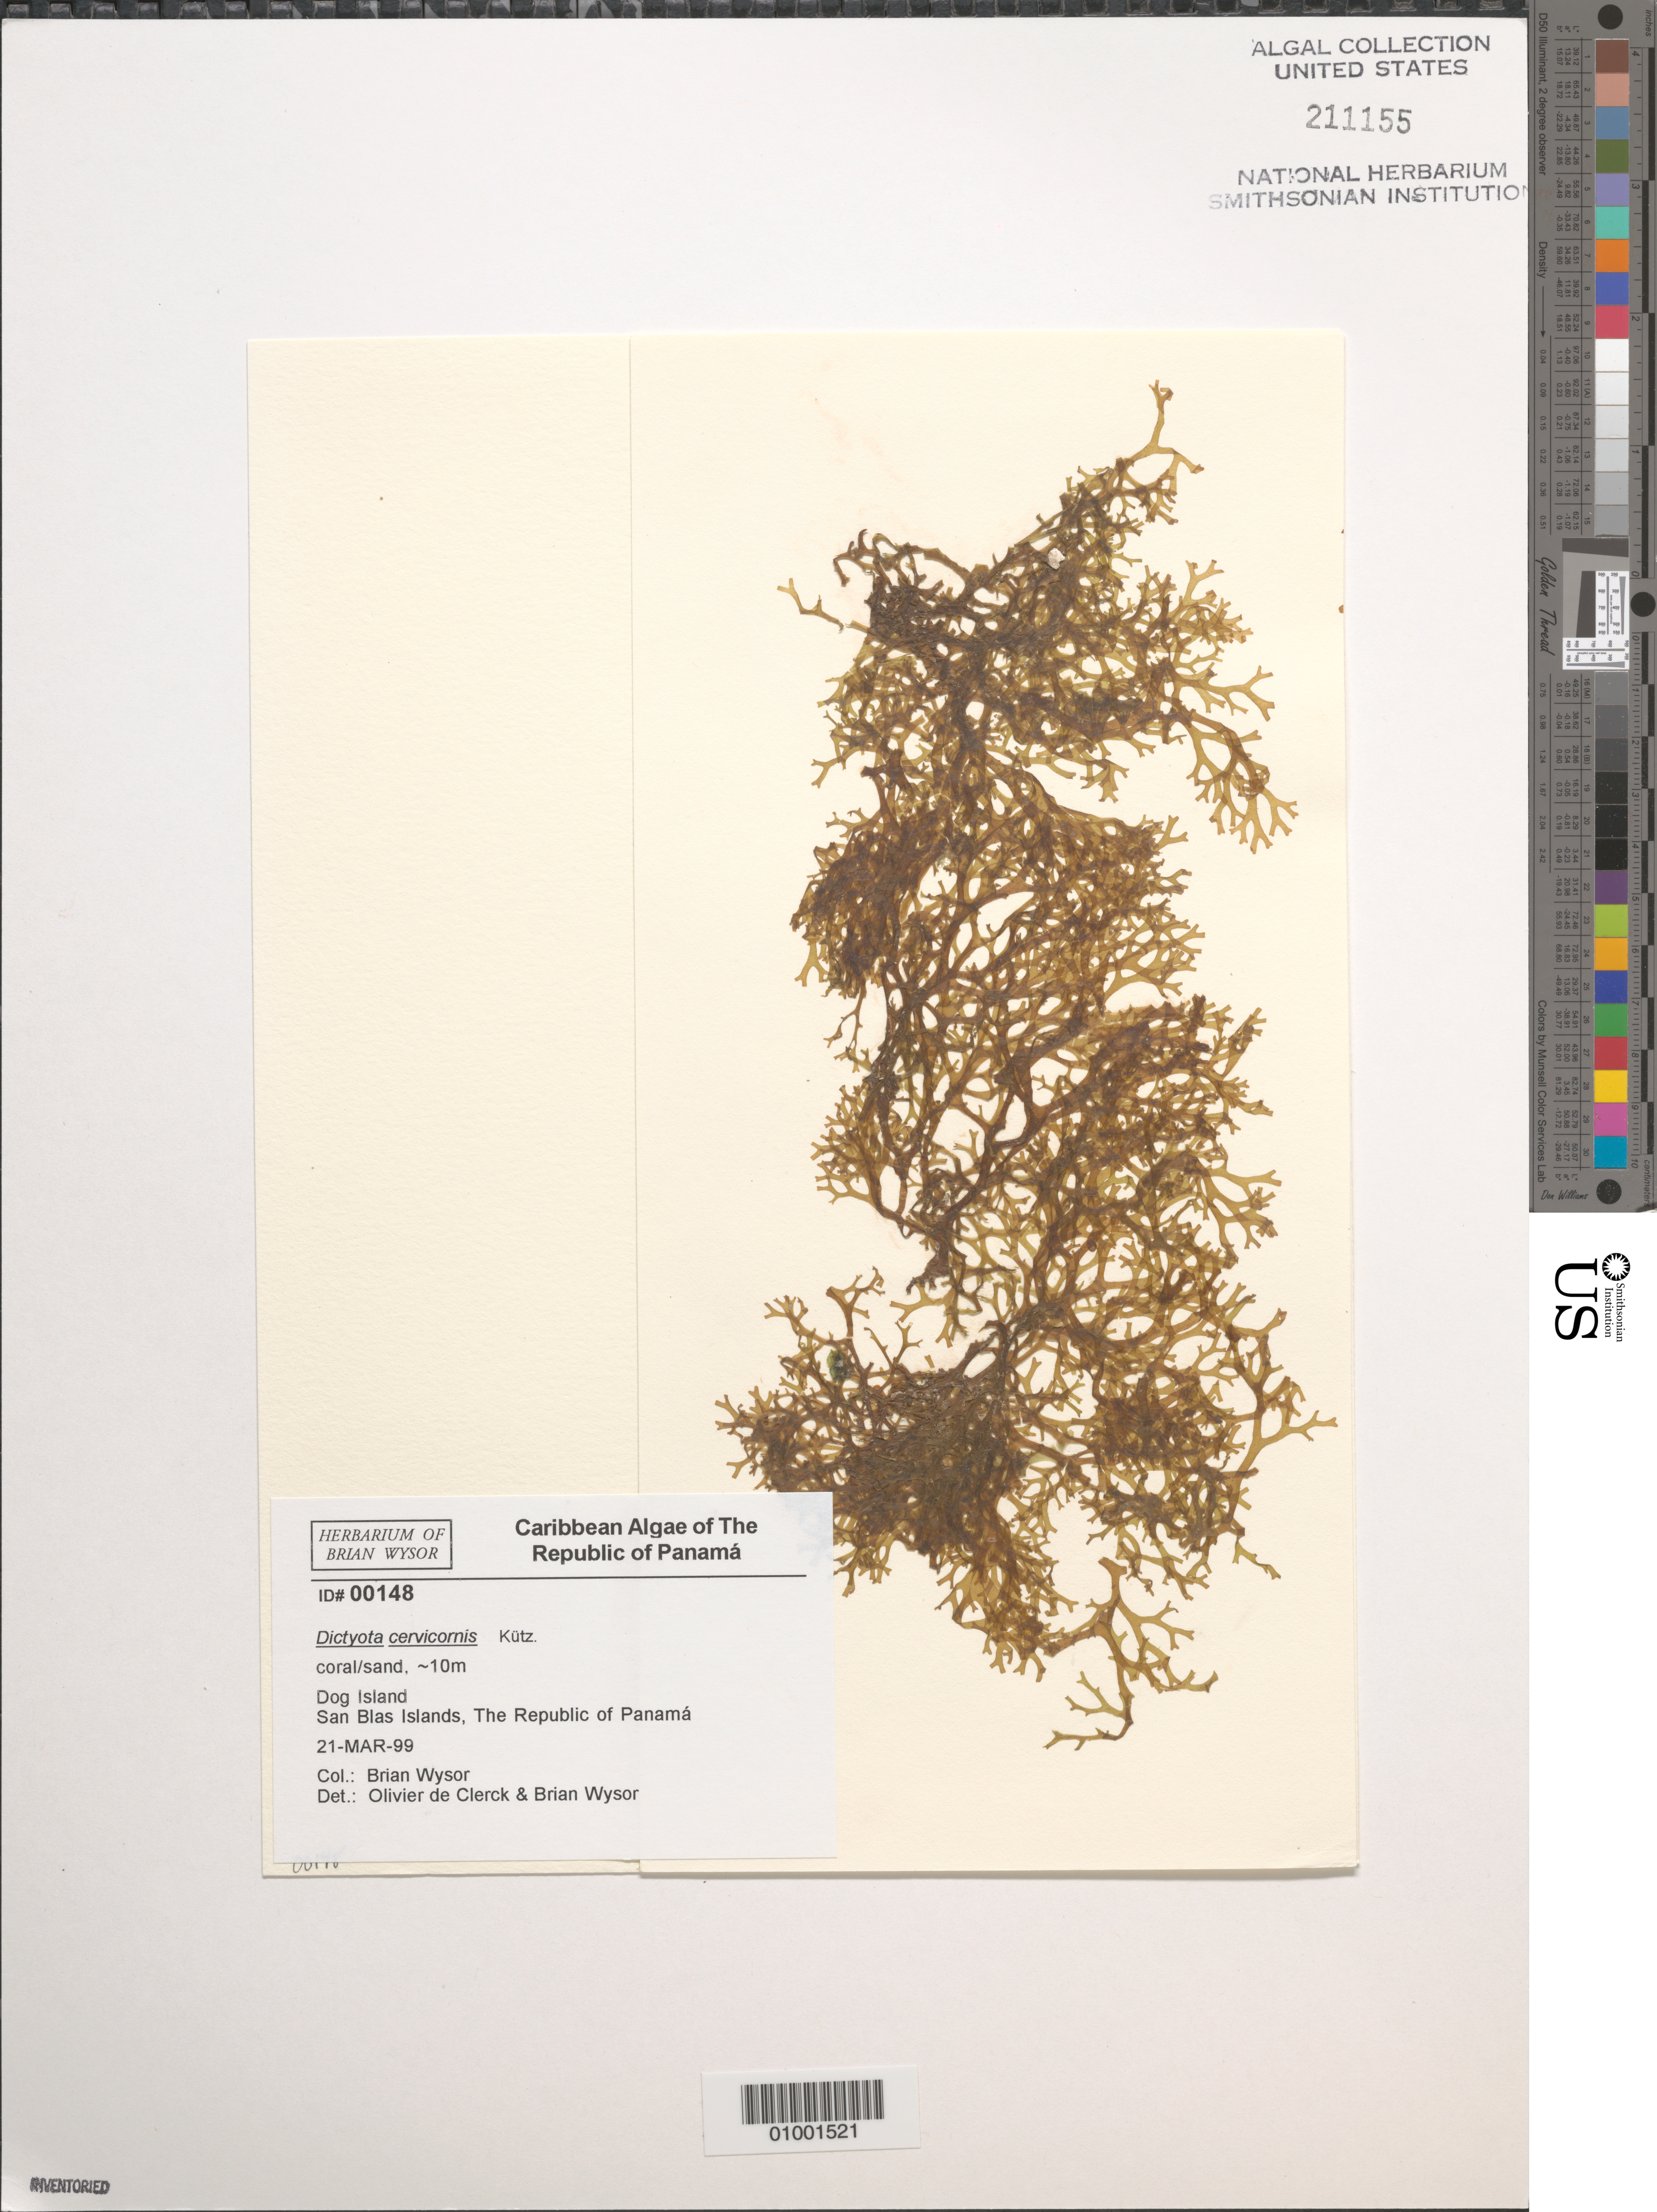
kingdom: Chromista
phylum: Ochrophyta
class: Phaeophyceae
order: Dictyotales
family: Dictyotaceae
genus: Dictyota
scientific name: Dictyota cervicornis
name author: Kütz.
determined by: de Clerck, O.; Wysor, B.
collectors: B. Wysor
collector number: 00148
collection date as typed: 21 Mar 1999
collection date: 1999-03-21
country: Panama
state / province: Kuna Yala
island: Dog Island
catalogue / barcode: US 211155